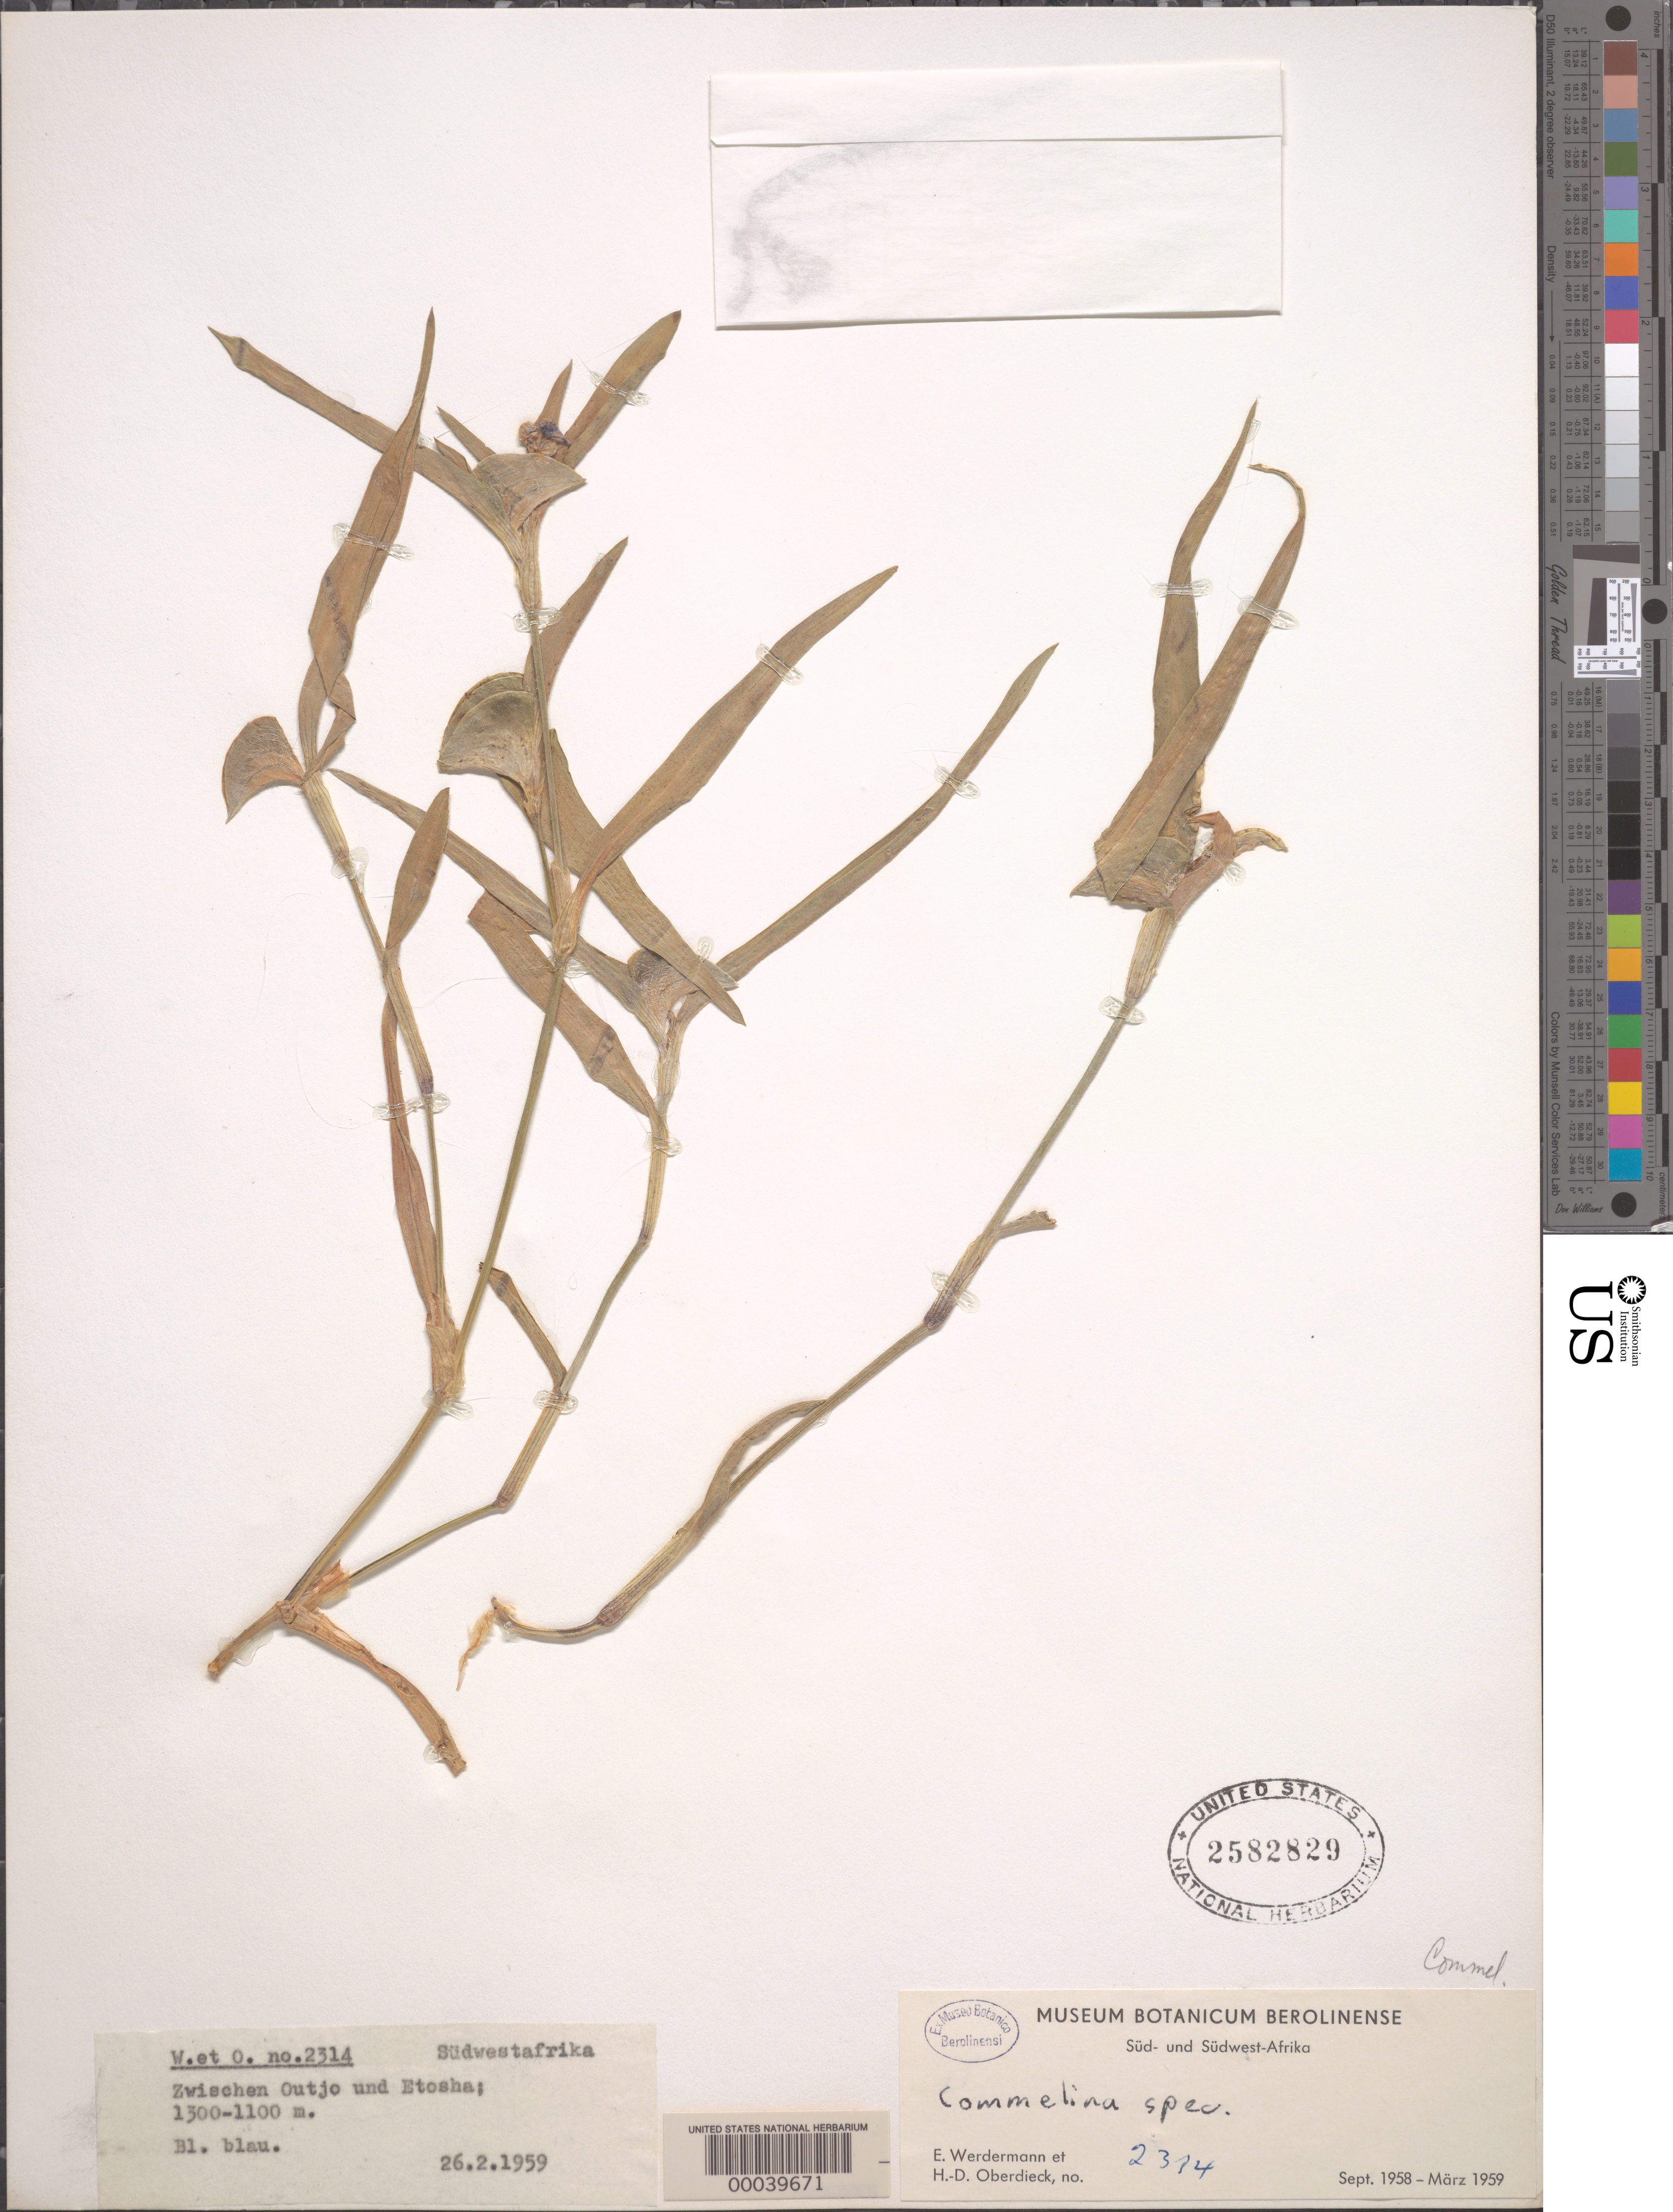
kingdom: Plantae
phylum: Tracheophyta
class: Liliopsida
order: Commelinales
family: Commelinaceae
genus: Commelina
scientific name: Commelina erecta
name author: L.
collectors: E. Werdermann & H. Oberdieck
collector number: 2314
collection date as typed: Sep 1958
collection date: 1958-09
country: Namibia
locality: Between outjo and etosha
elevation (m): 1100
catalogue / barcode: US 2582829